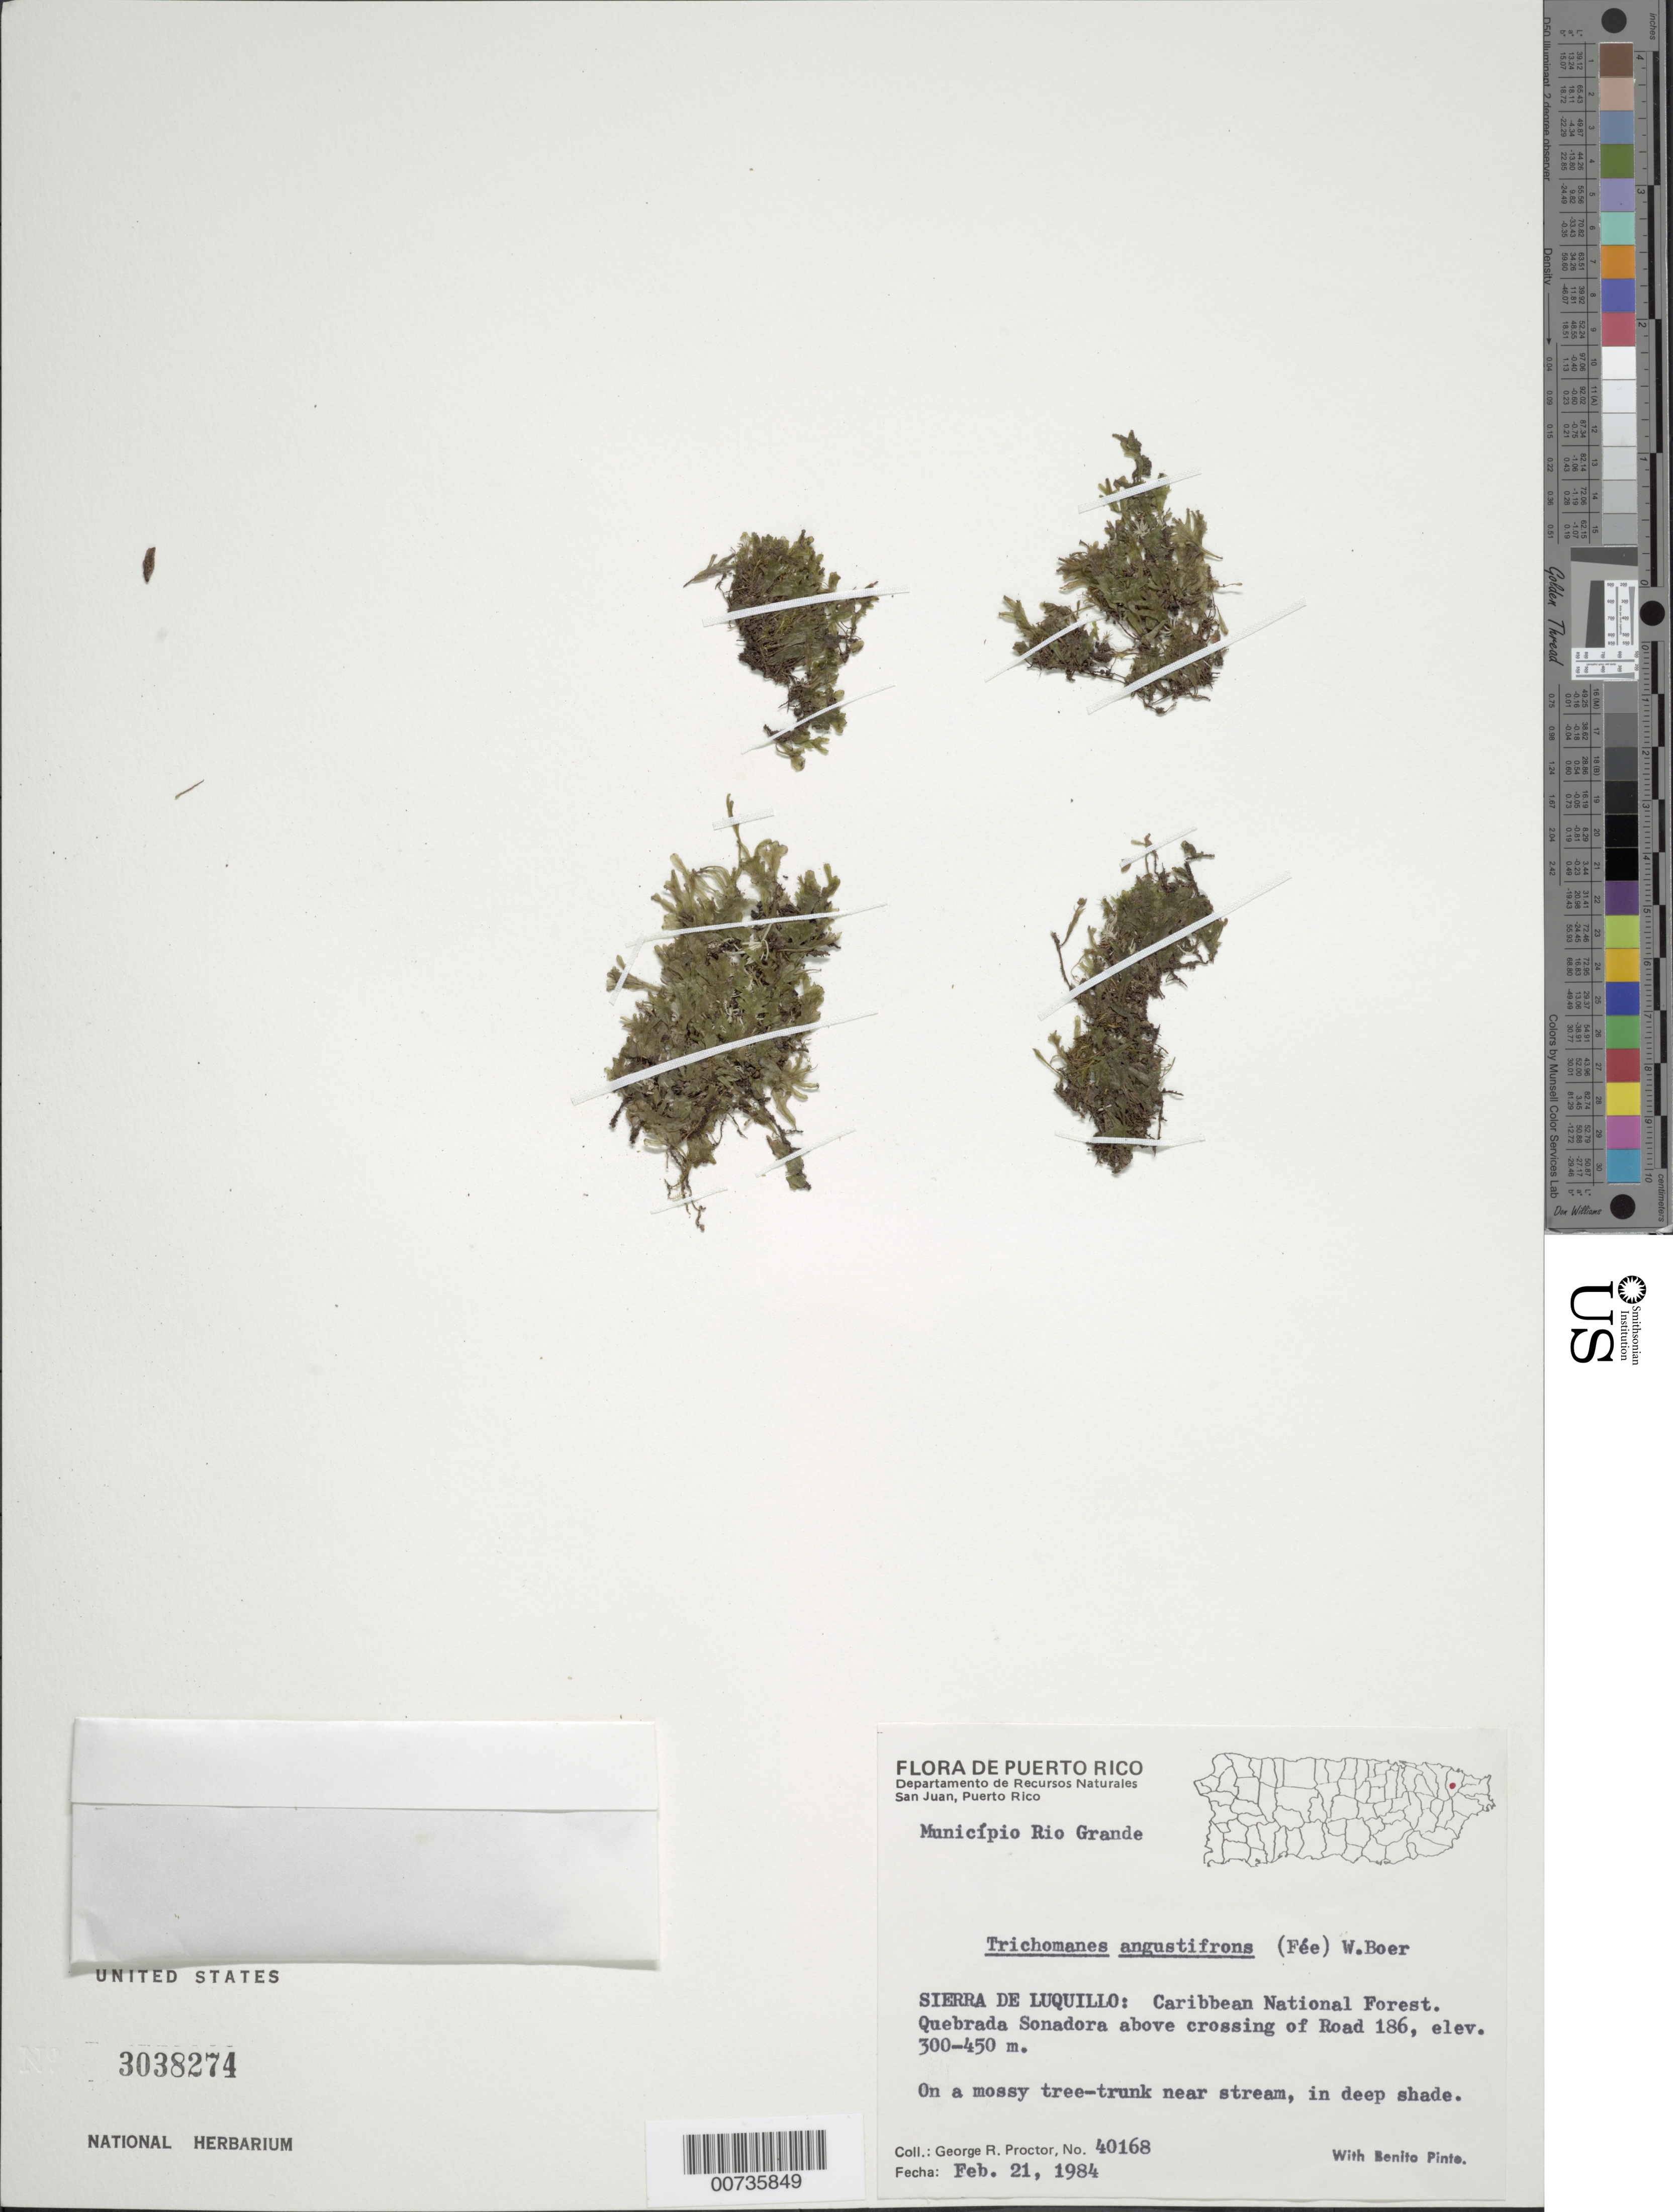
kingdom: Plantae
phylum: Tracheophyta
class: Polypodiopsida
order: Hymenophyllales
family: Hymenophyllaceae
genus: Didymoglossum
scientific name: Didymoglossum angustifrons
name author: Fée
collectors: G. R. Proctor & B. Pinto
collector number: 40168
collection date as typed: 21 Feb 1984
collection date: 1984-02-21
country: Puerto Rico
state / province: Río Grande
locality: Mun. Rio Grande, Sierra de Luquillo: Carib. Natl. Forest, Quebrada Sonadora above crossing of Road 186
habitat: On a mossy tree trunk near stream, in deep shade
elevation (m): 300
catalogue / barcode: US 3038274